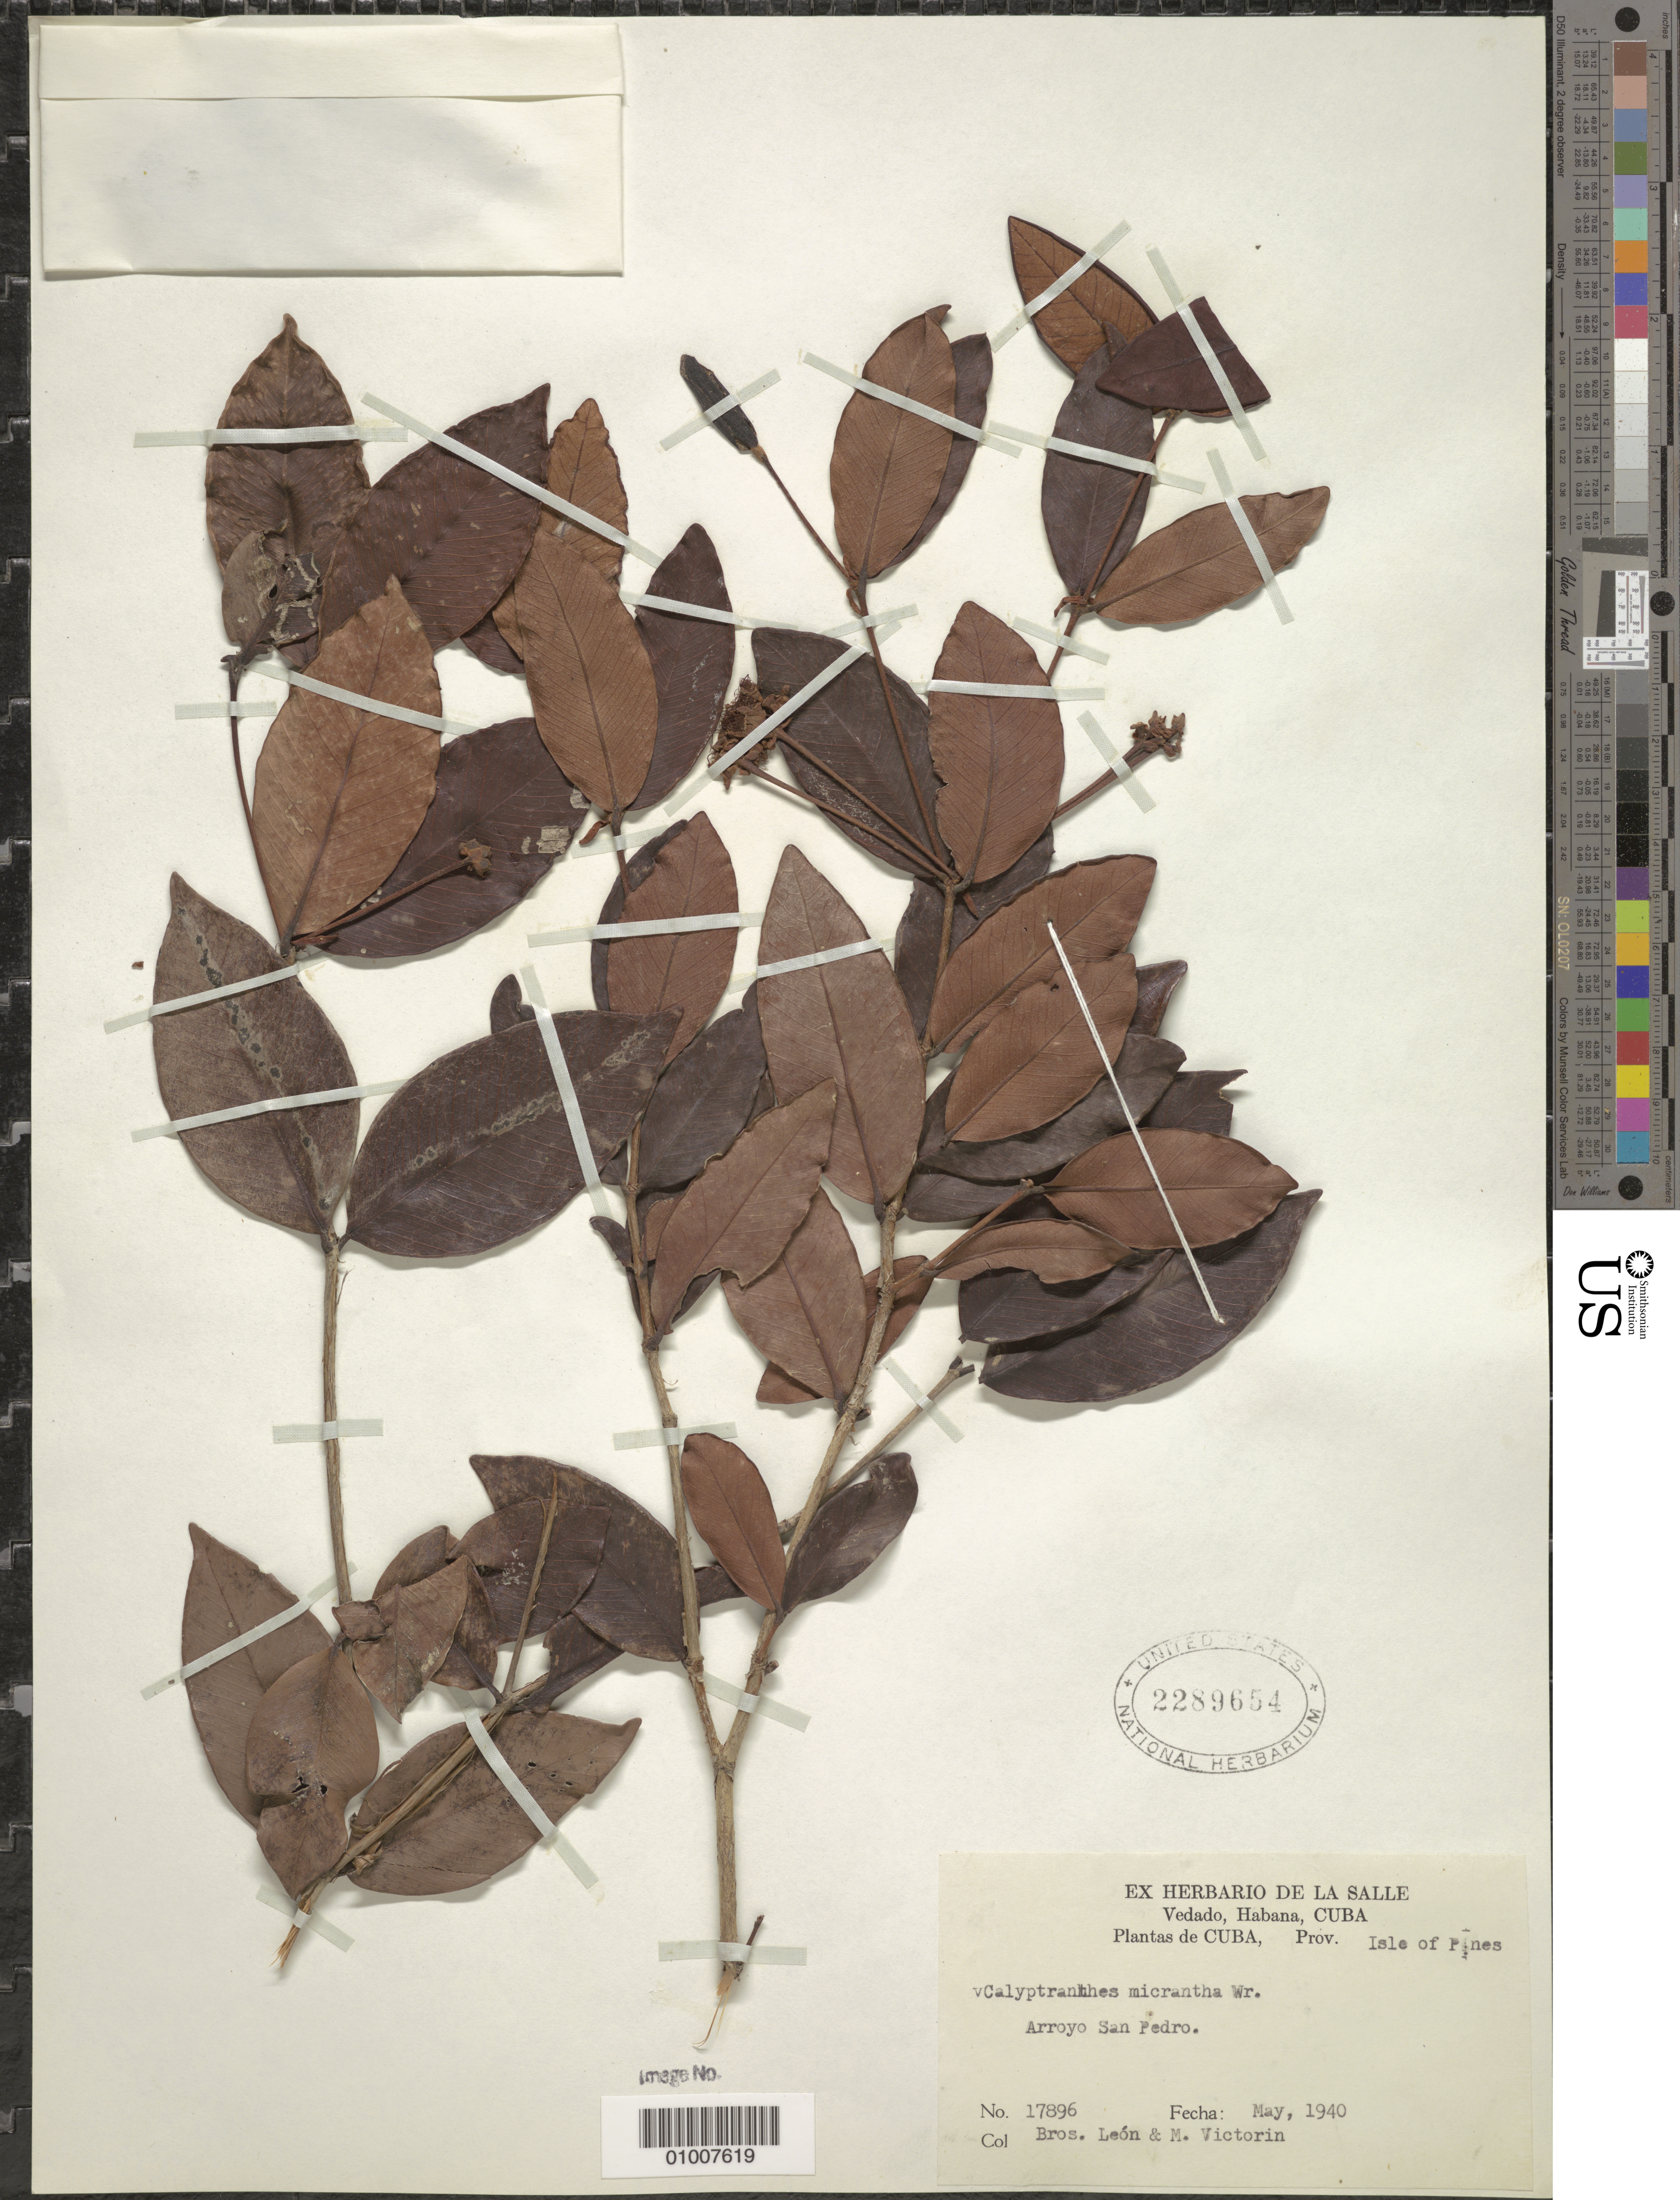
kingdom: Plantae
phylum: Tracheophyta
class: Magnoliopsida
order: Myrtales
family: Myrtaceae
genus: Myrcia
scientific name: Myrcia parviantha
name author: Z. Acosta & K. Samra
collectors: Bro. León & F. Victorin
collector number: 17896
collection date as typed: May 1940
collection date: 1940-05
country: Cuba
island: Isla de la Juventud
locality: Isle of Pines, Arroyo San Pedro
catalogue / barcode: US 2289654